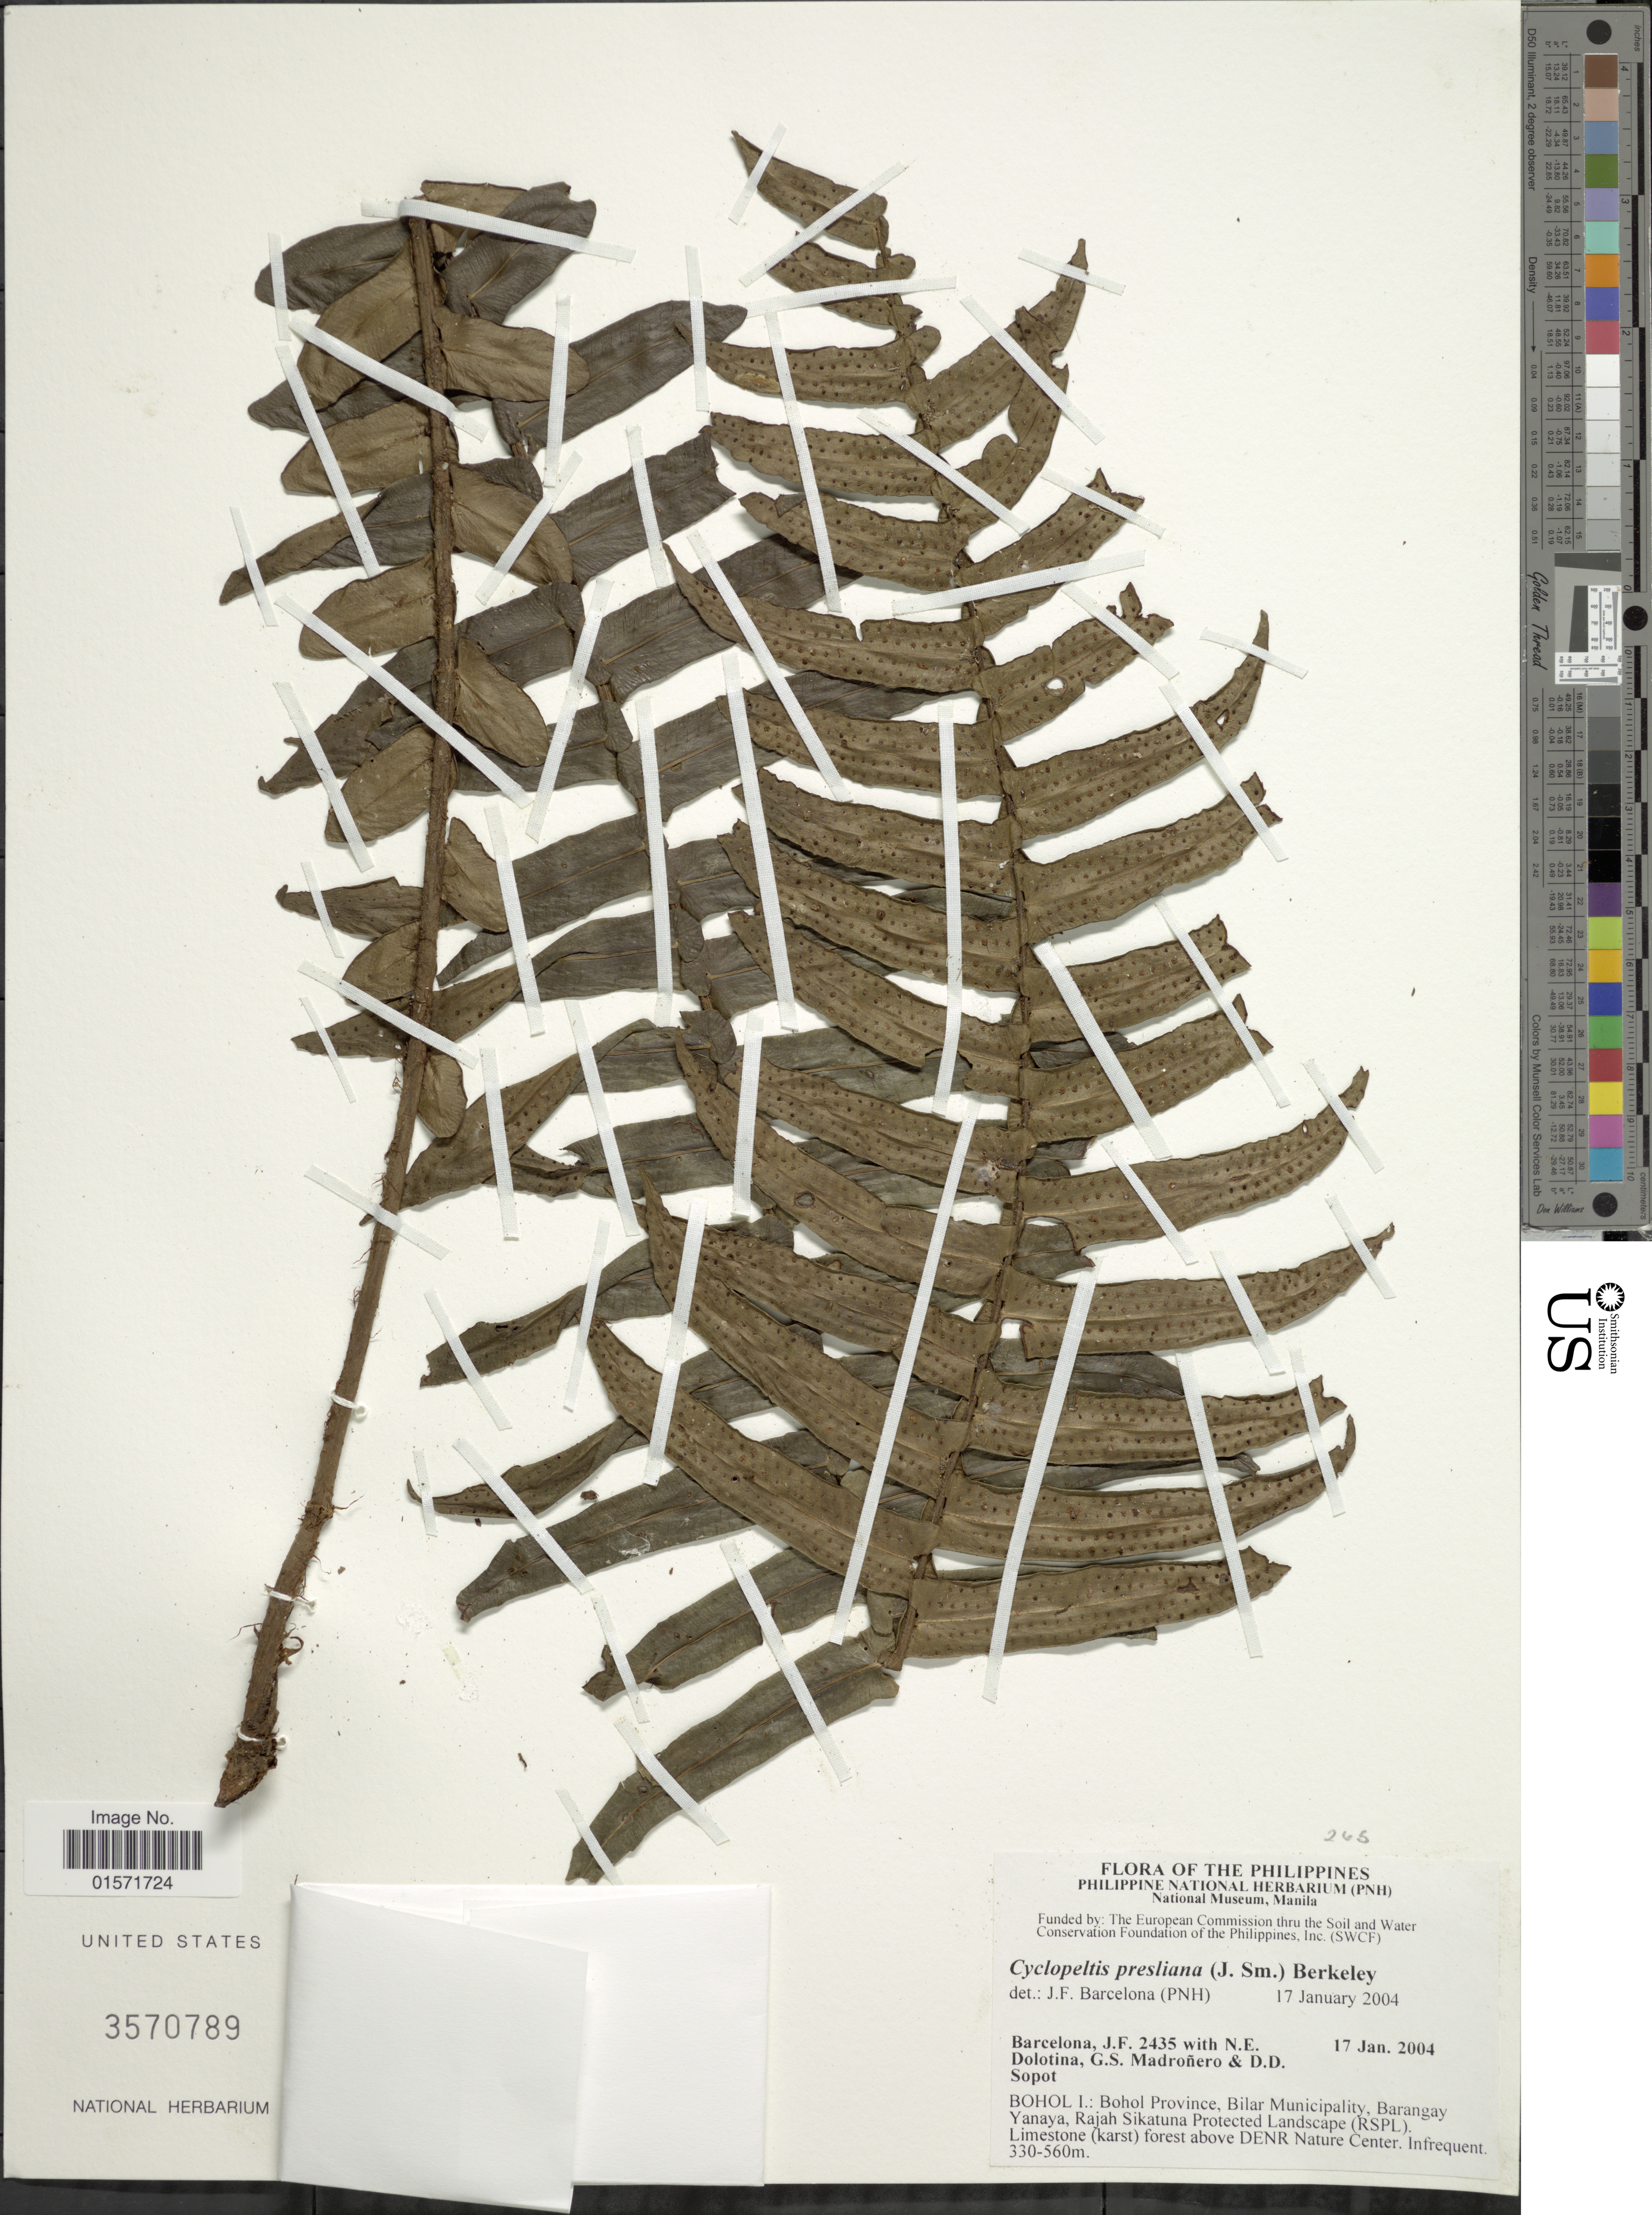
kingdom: Plantae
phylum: Tracheophyta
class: Polypodiopsida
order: Polypodiales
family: Lomariopsidaceae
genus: Cyclopeltis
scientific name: Cyclopeltis presliana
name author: (Mett.) Berkeley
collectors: J. F. Barcelona, N. Dolotina, G. Madroñero & D. Sopot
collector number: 2435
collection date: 2004-01-17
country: Philippines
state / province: Central Visayas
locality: Bohol I: Bohol Province, Bilar Municipality, Barangay Yanaya, rajah Sikatuna Protected Landscape (RSPL)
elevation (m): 330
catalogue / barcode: US 3570789